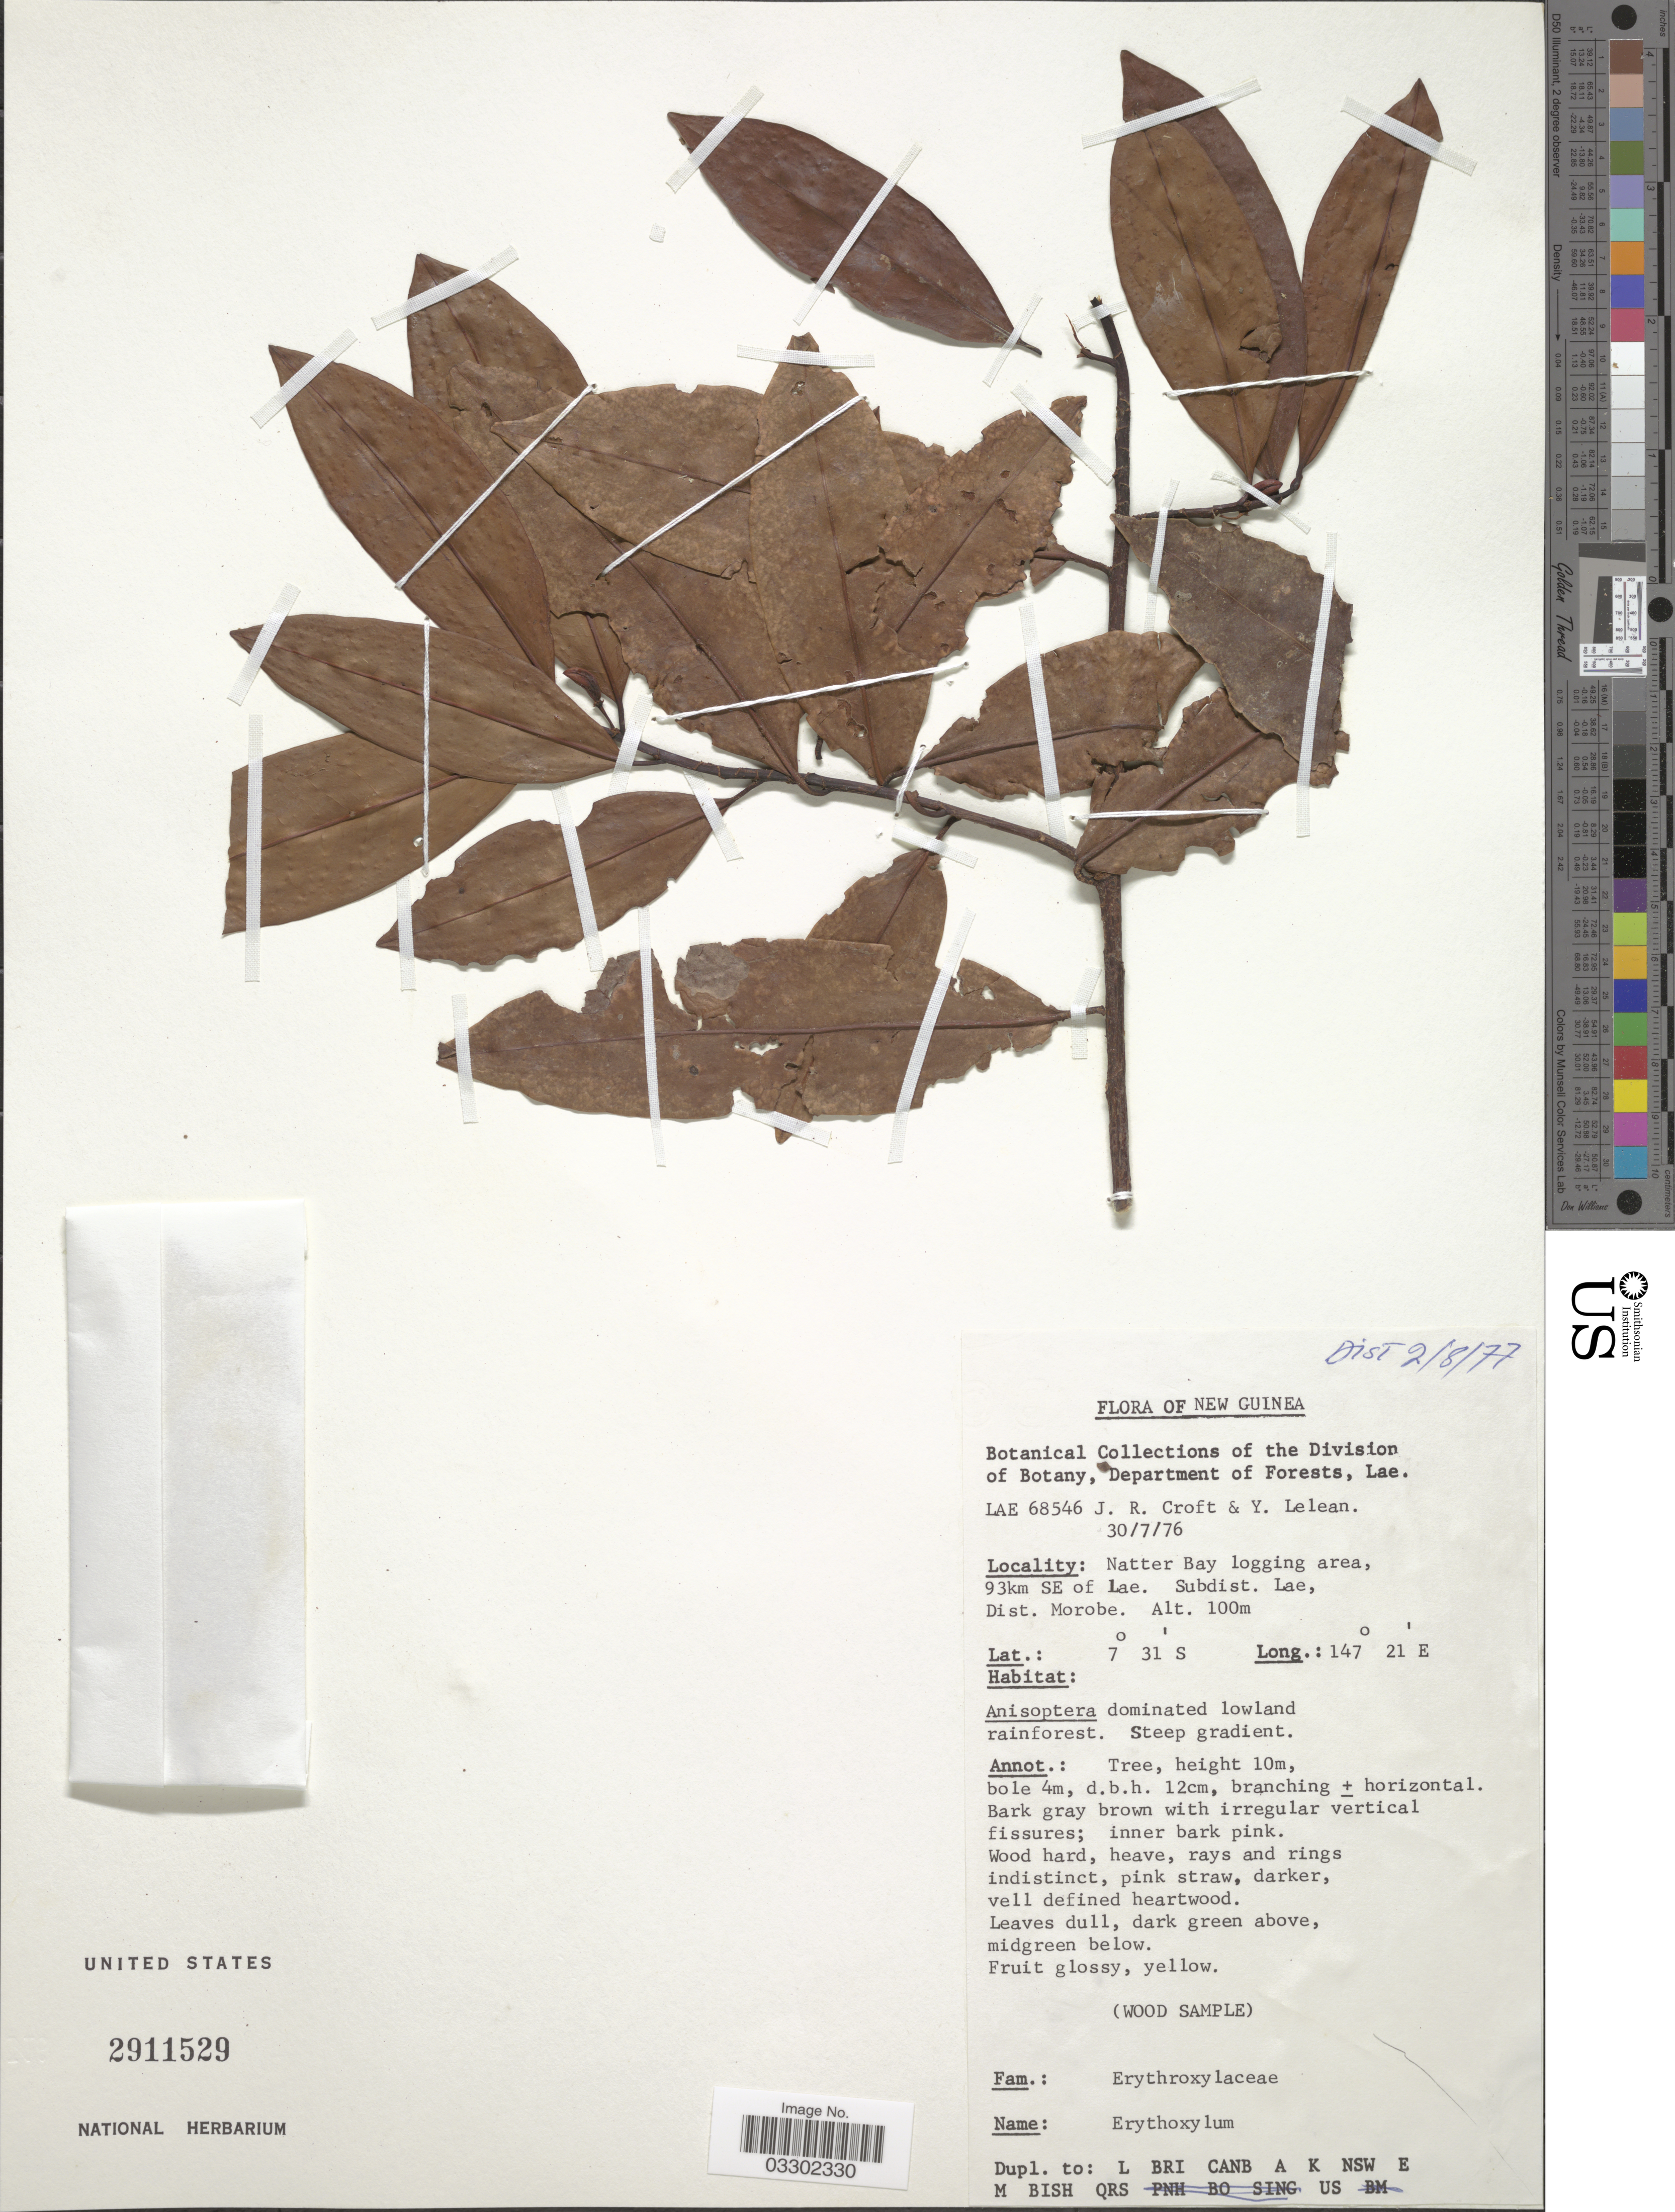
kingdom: Plantae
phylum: Tracheophyta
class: Magnoliopsida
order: Malpighiales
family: Erythroxylaceae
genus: Erythroxylum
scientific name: Erythroxylum sp.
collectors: J. R. Croft & Y. Lelean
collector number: LAE 68546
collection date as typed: Transcribed d/m/y: 30/7/76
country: Papua New Guinea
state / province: Morobe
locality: New Guinea. Natter Bay logging area, 93km SE of Lae. Subdist. Lae, Dist. Morobe.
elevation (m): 100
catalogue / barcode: US 2911529